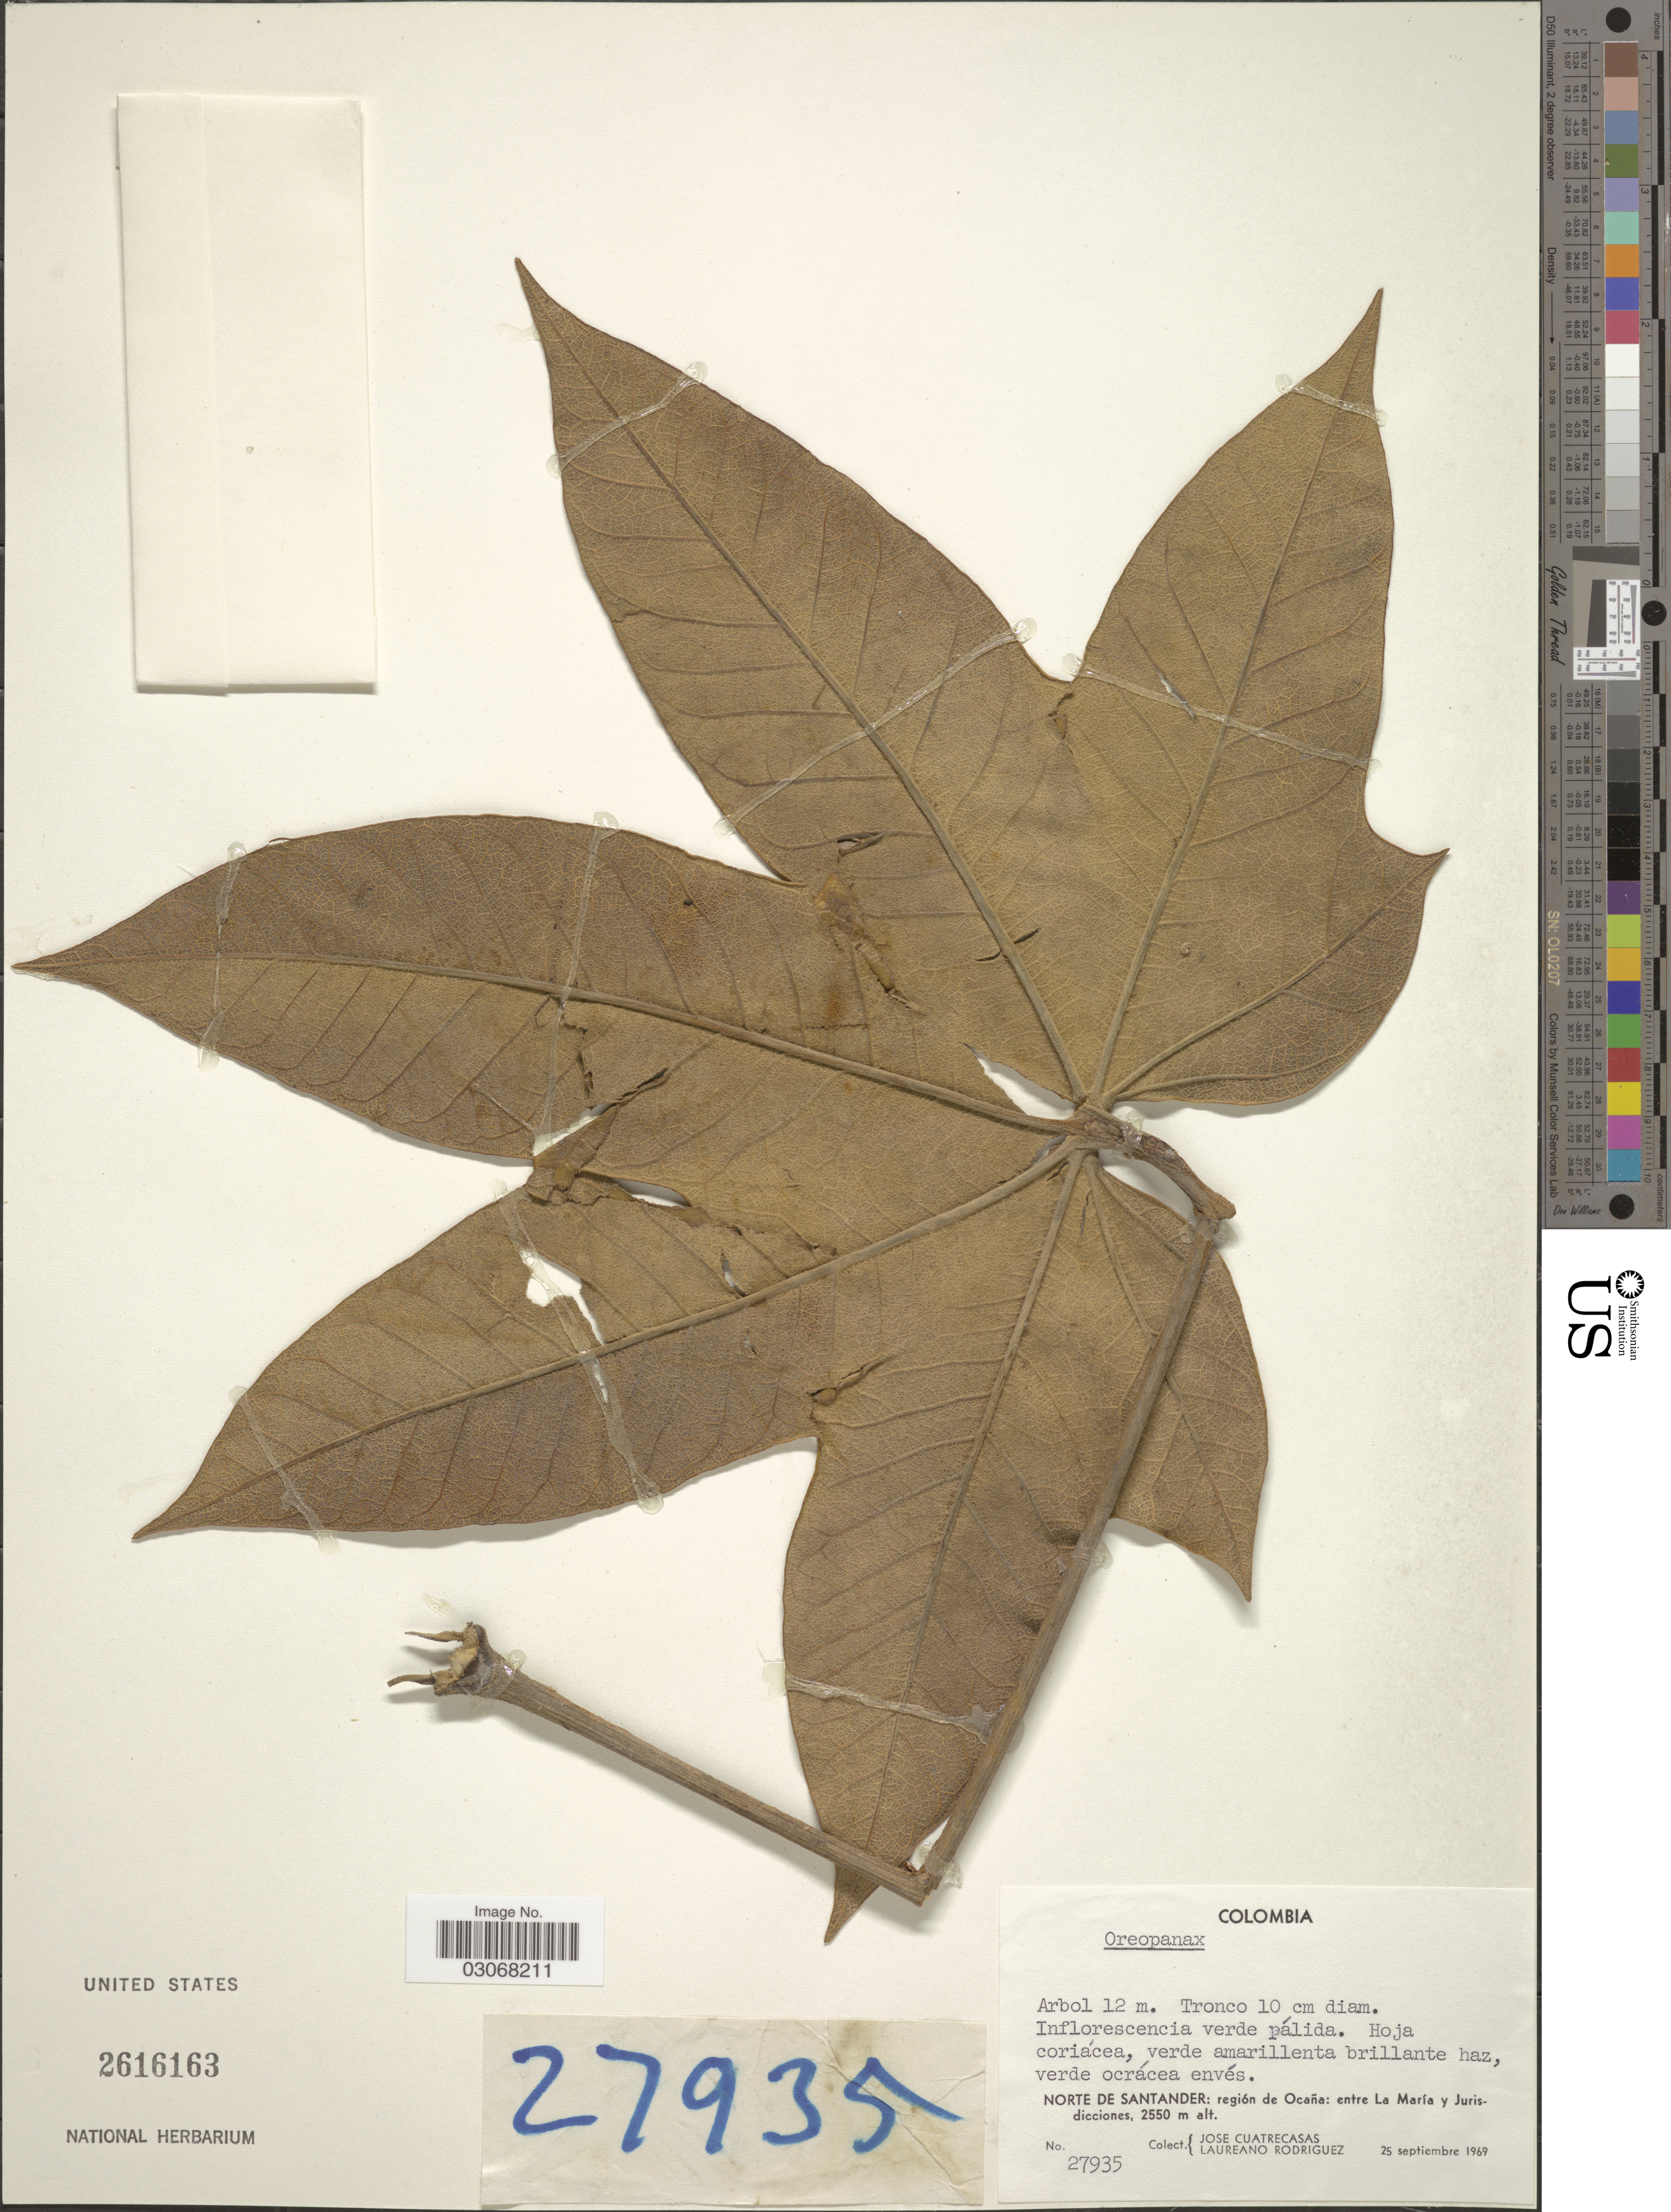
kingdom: Plantae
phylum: Tracheophyta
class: Magnoliopsida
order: Apiales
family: Araliaceae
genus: Oreopanax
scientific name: Oreopanax sp.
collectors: J. Cuatrecasas & L. Rodriguez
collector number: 27935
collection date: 1969-09-25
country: Colombia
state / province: Norte de Santander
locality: Norte de Santander: región de Ocaña: entre La María y Jurisdicciones.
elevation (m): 2550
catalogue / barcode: US 2616163